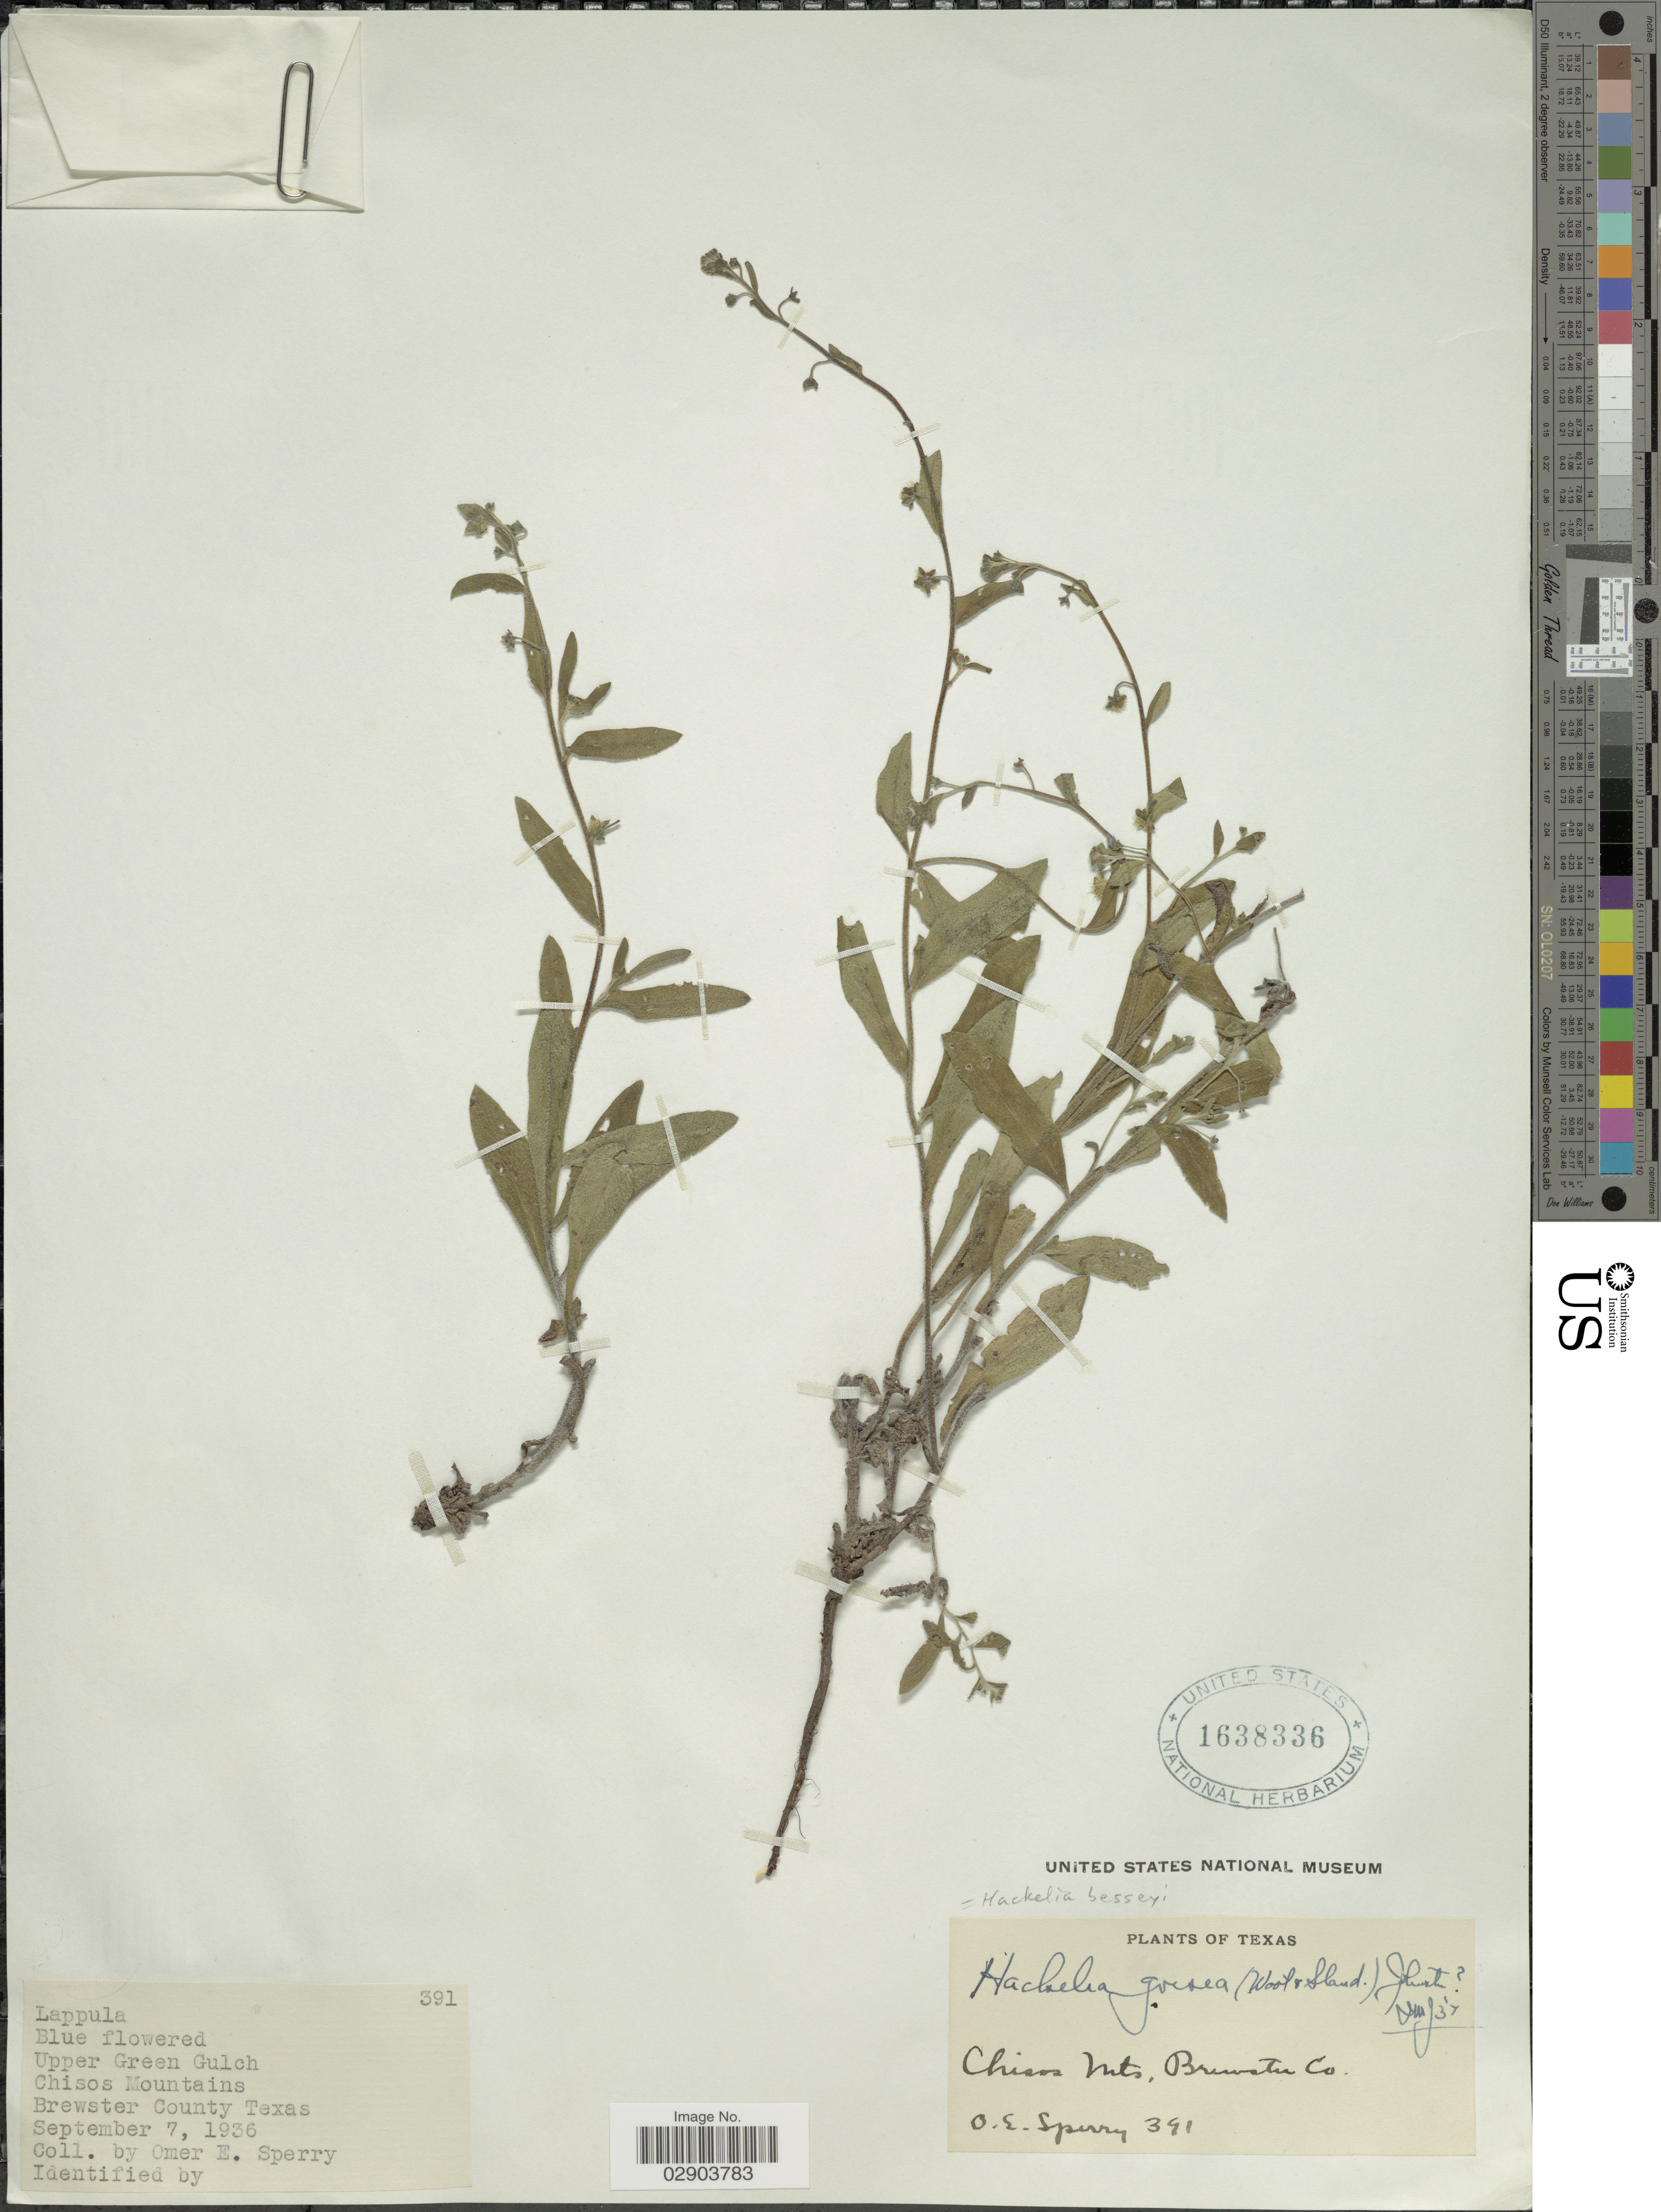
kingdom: Plantae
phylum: Tracheophyta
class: Magnoliopsida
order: Boraginales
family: Boraginaceae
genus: Hackelia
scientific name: Hackelia besseyi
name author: (Rydb.) J.L. Gentry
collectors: O. E. Sperry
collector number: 391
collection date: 1936-09-07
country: United States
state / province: Texas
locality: Upper Green Gulch, Chisos Mountains, Brewster County Texas.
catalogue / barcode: US 1638336